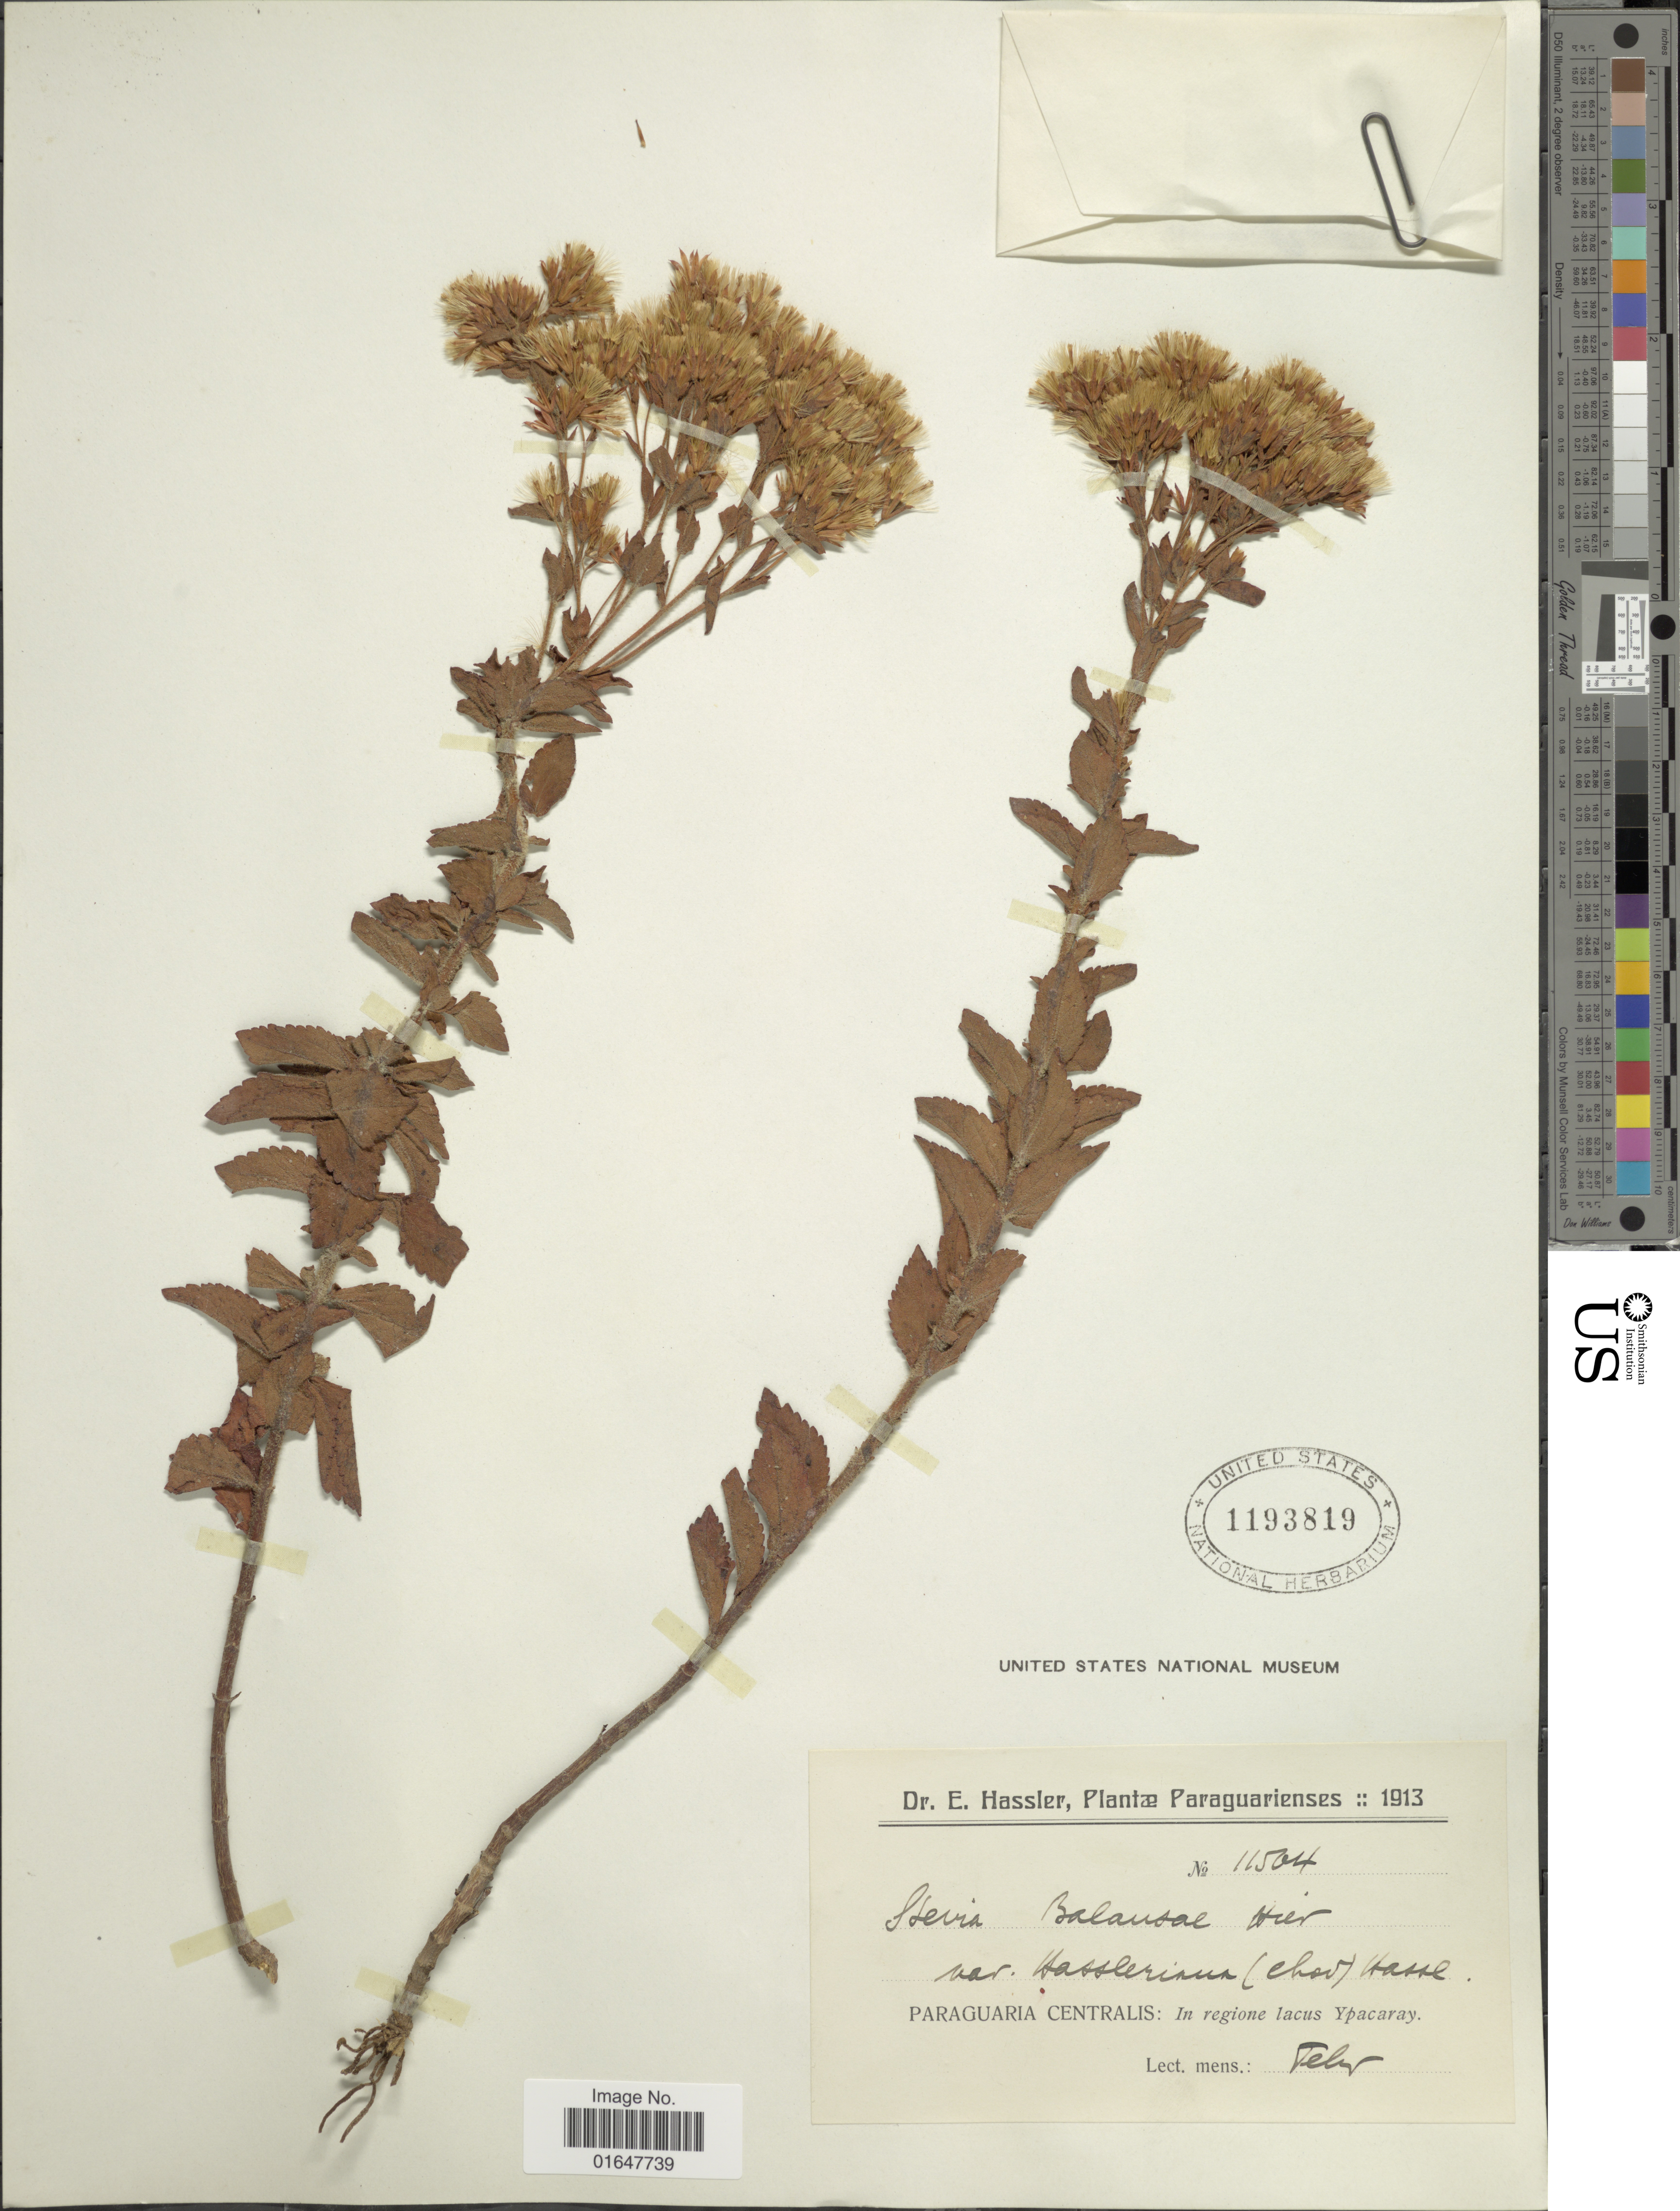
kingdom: Plantae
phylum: Tracheophyta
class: Magnoliopsida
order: Asterales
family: Asteraceae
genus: Stevia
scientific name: Stevia balansae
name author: Hieron.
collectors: E. Hassler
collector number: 11504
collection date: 1913-02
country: Paraguay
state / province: Paraguari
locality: Paraguaria Centralis, Ypacaray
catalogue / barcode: US 1193819